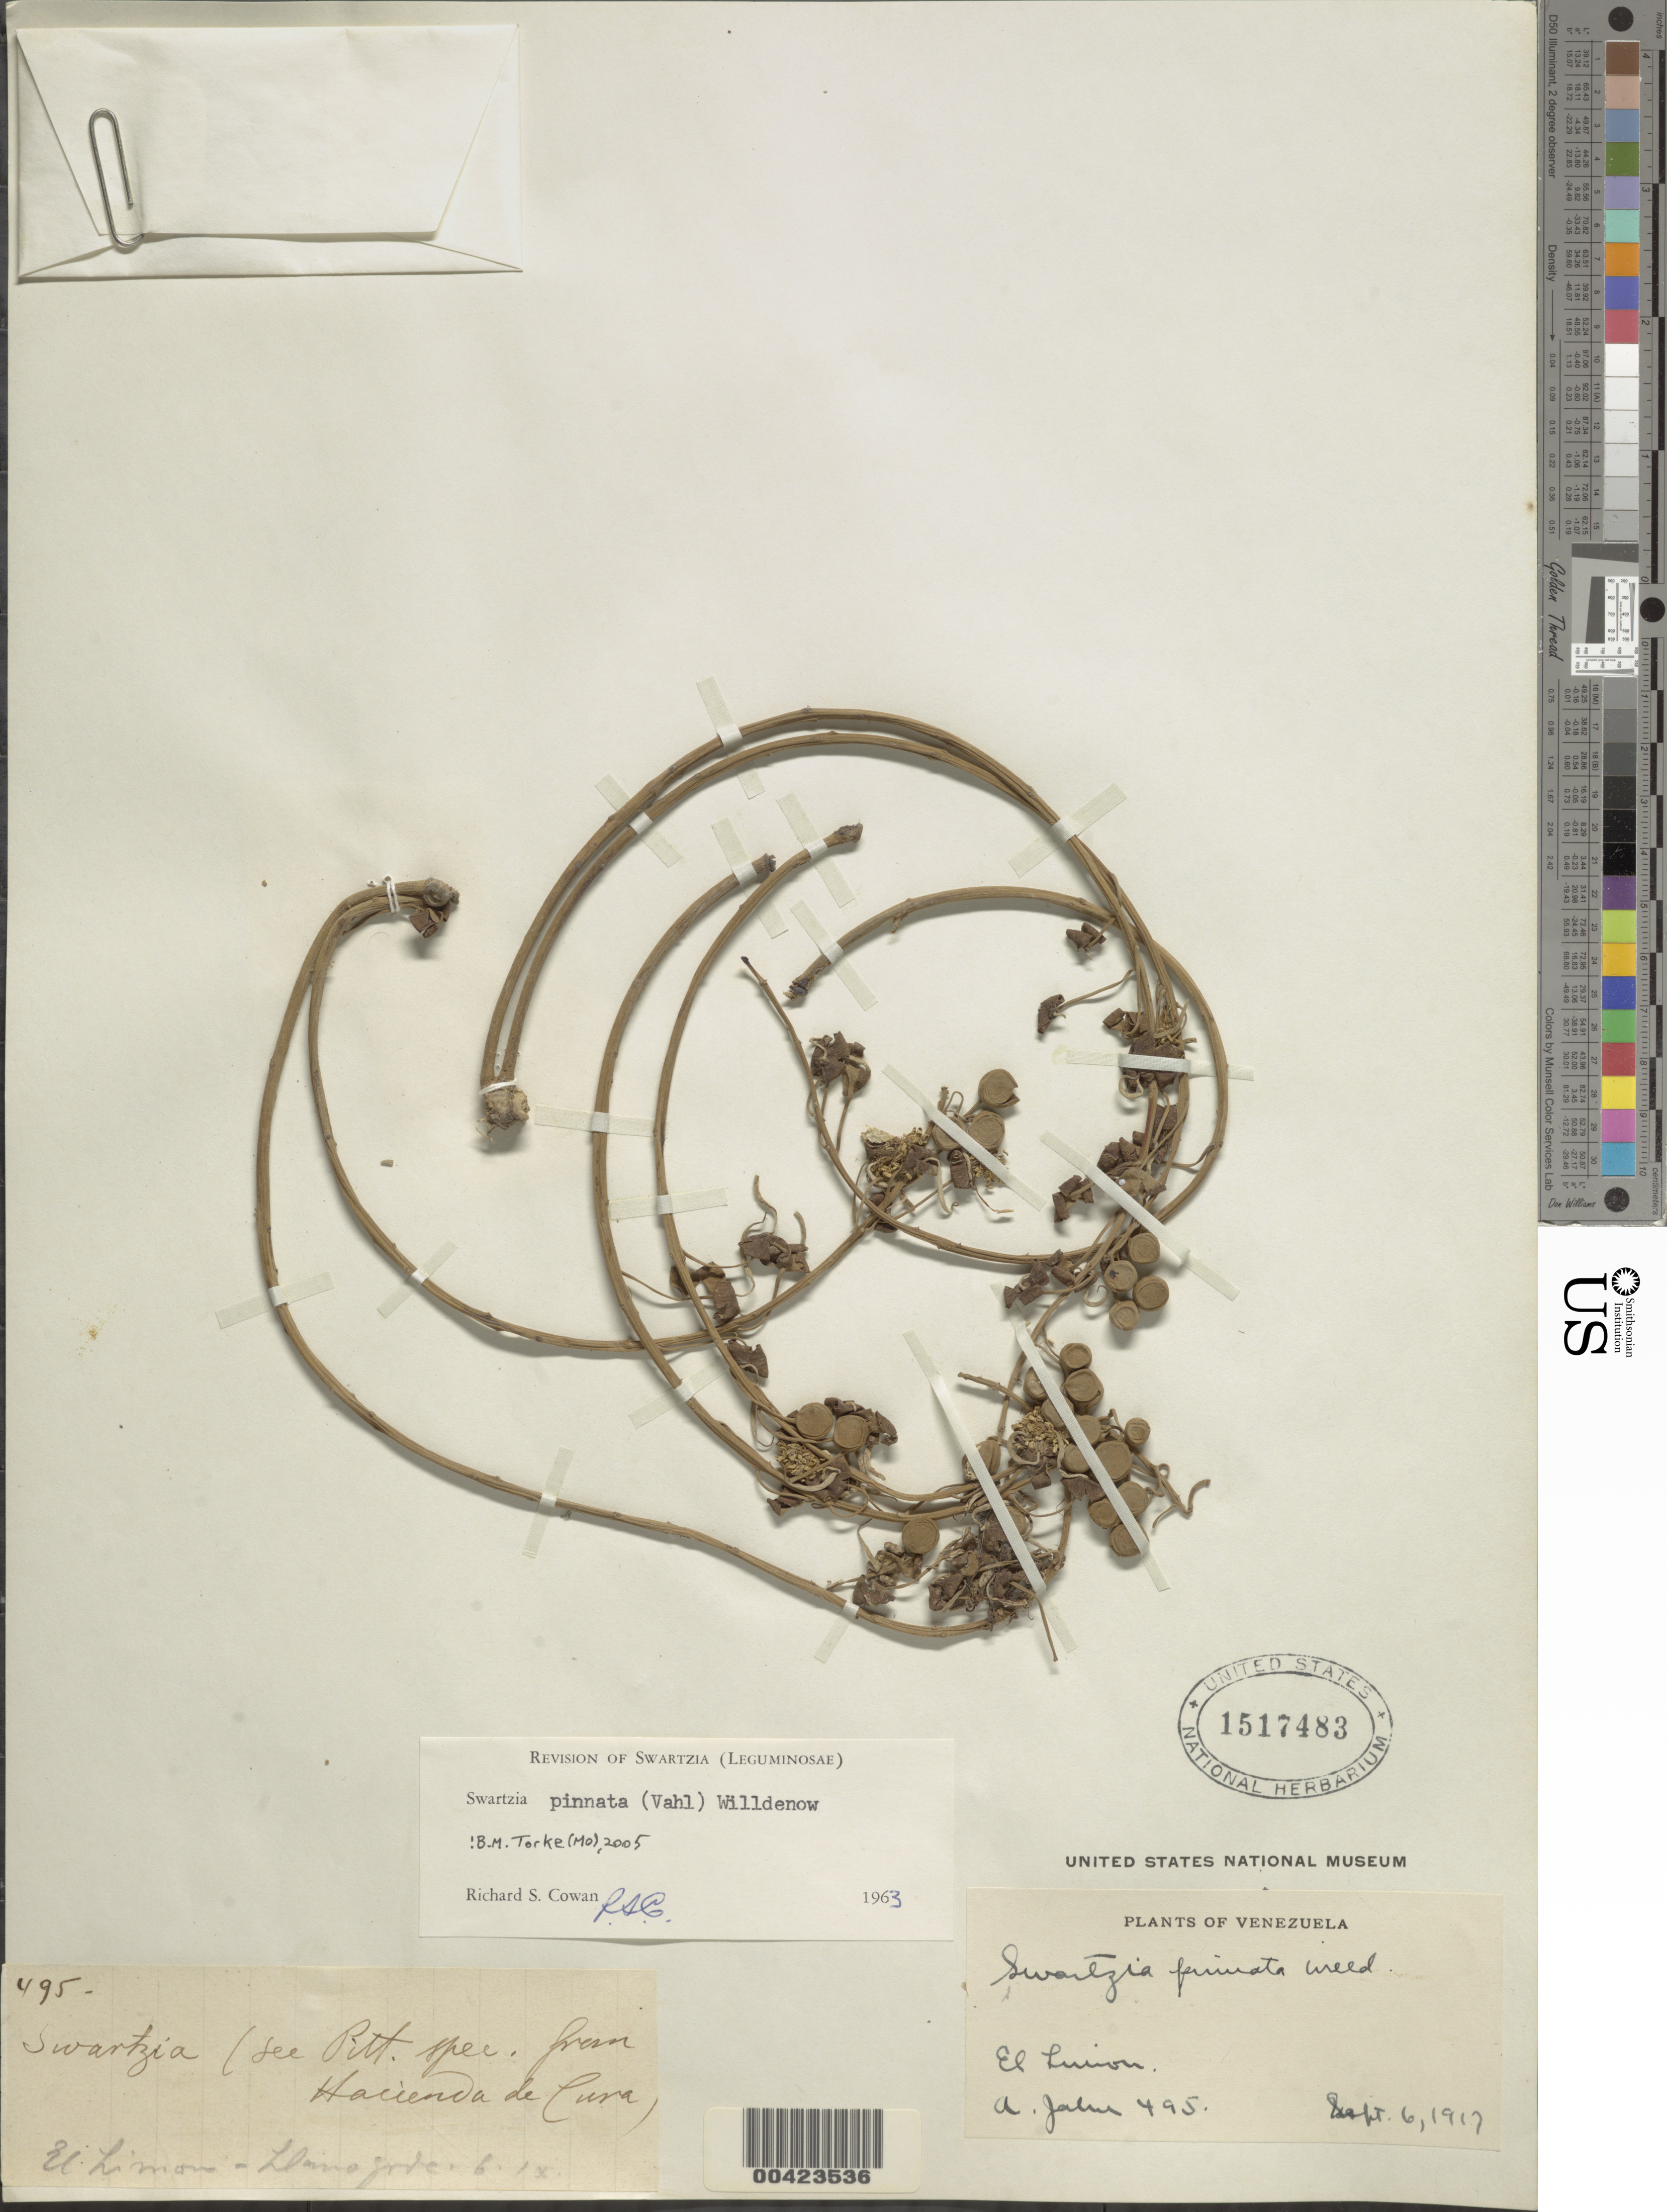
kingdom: Plantae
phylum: Tracheophyta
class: Magnoliopsida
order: Fabales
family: Fabaceae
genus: Swartzia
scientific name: Swartzia pinnata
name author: (Vahl) Willd.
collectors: A. Jahn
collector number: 495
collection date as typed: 06 Sep 1917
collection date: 1917-09-06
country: Venezuela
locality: El limon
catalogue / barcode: US 1517483